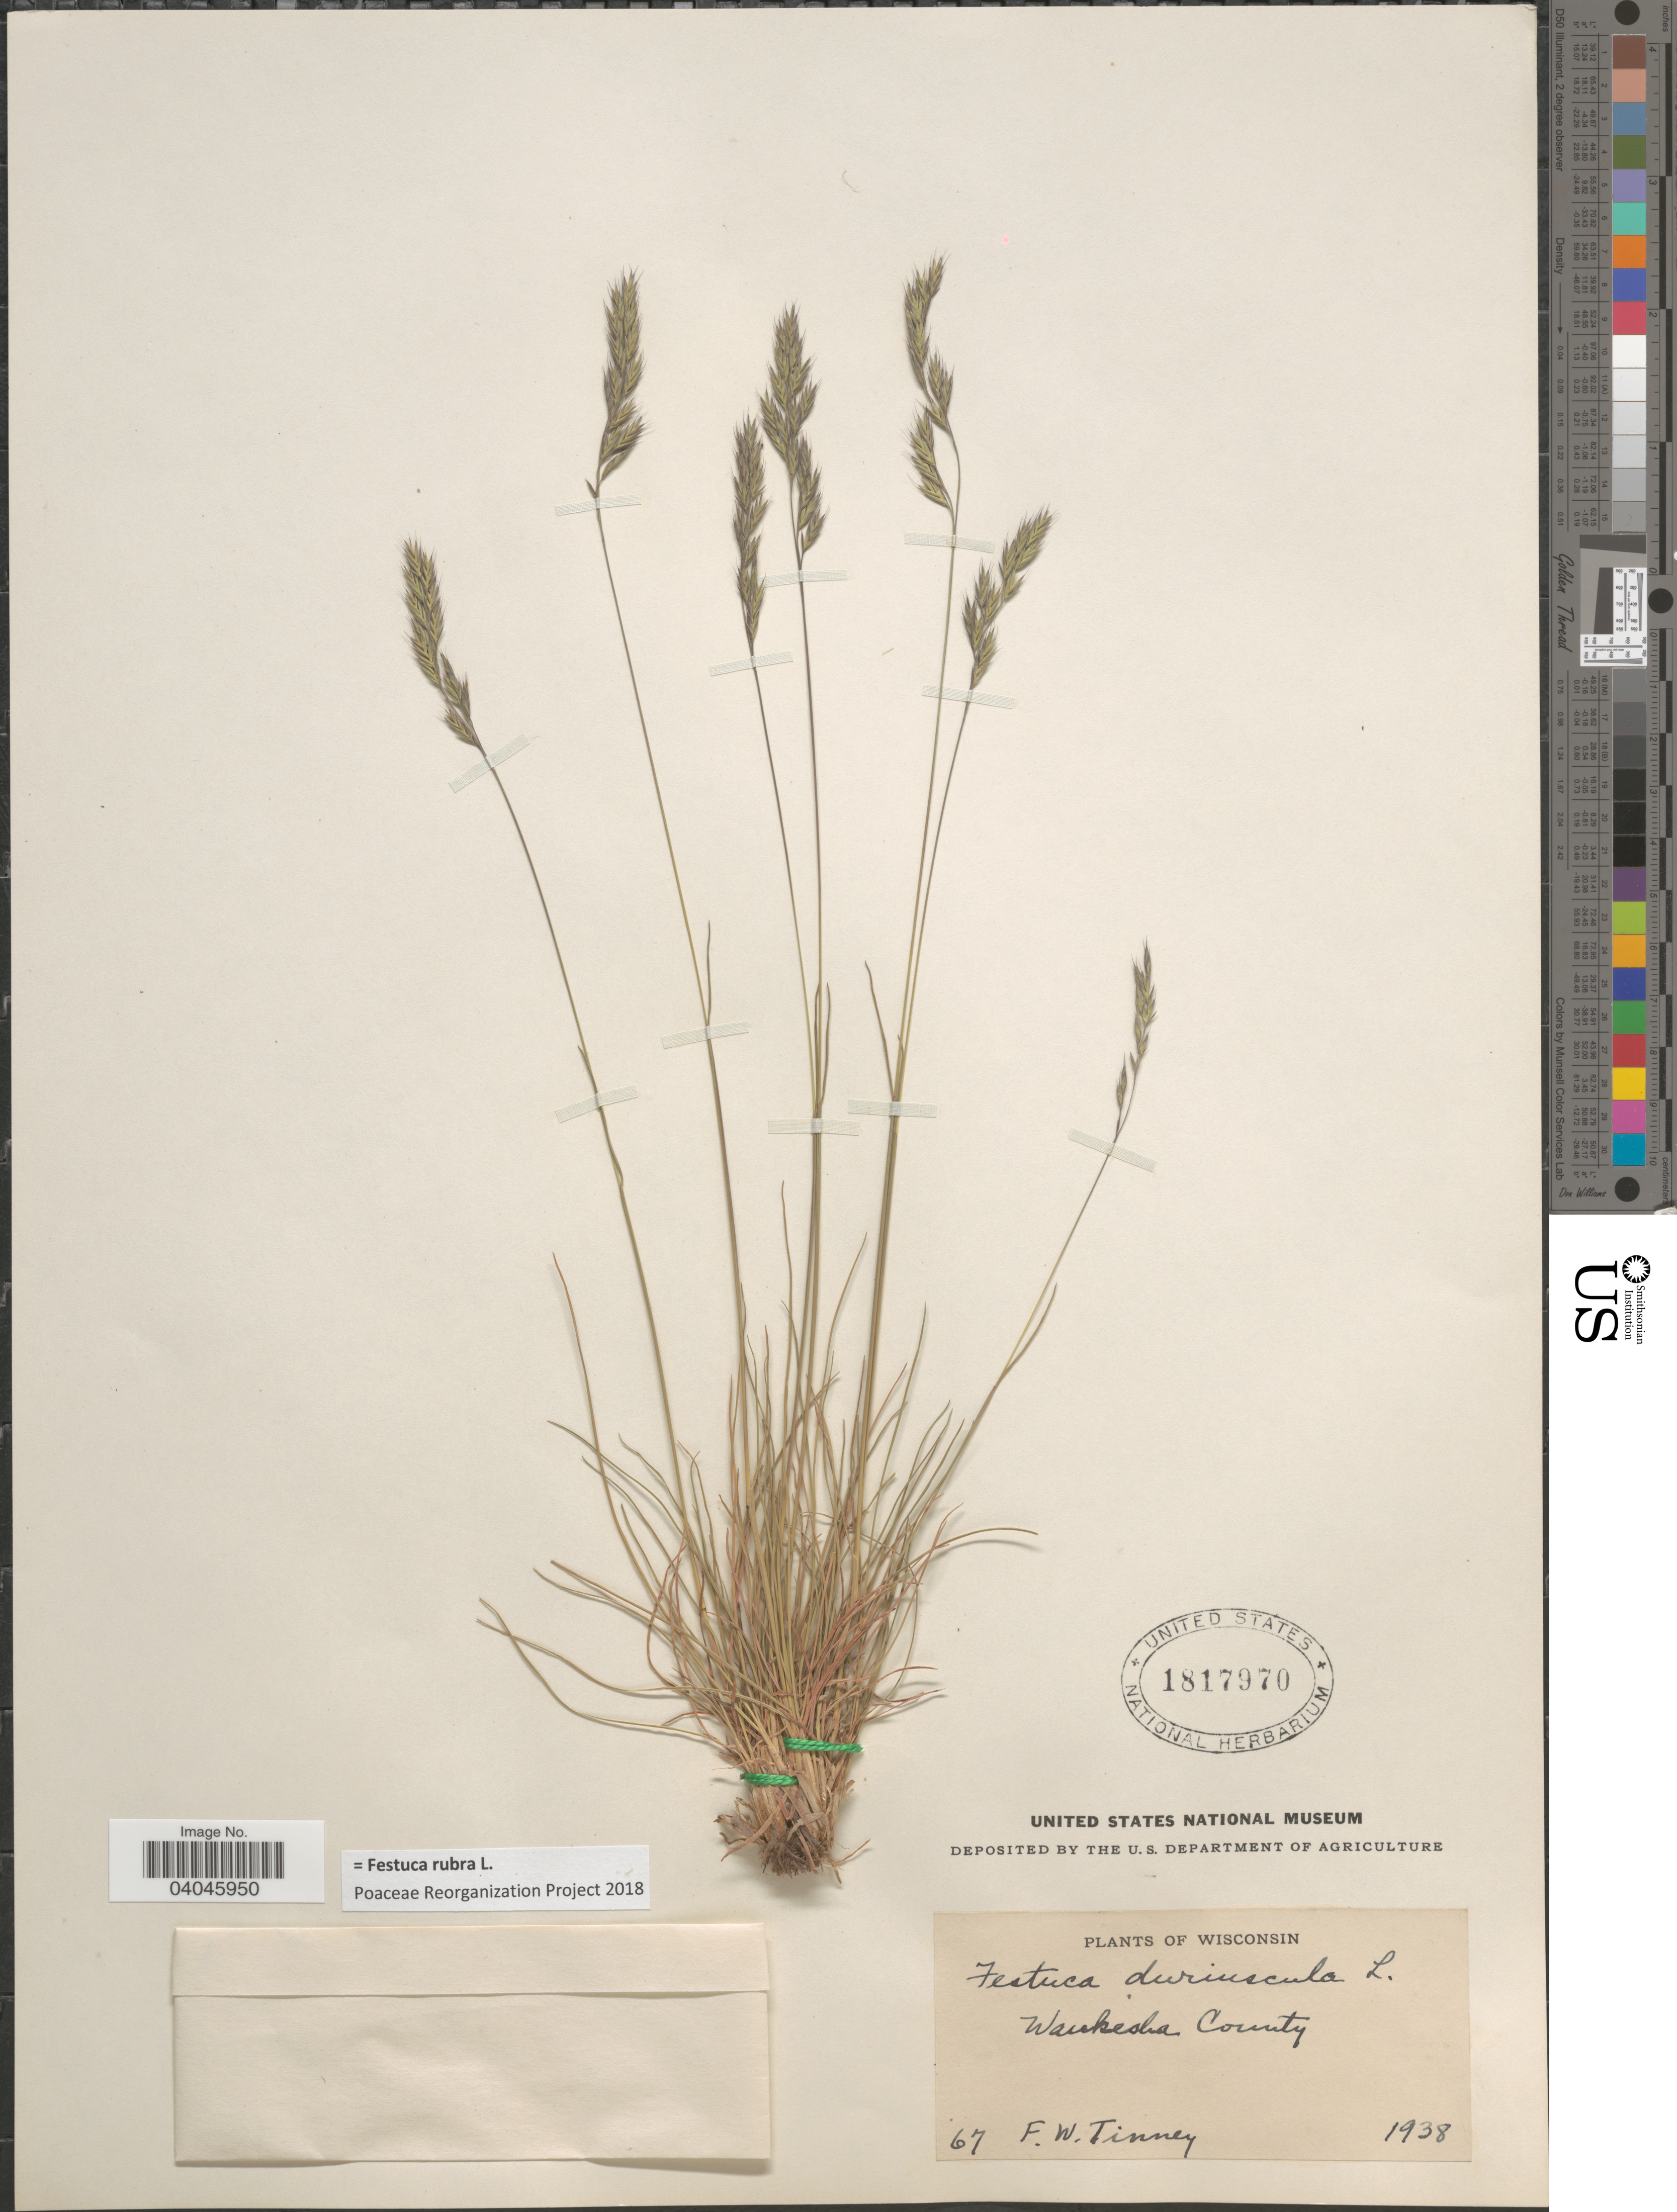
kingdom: Plantae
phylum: Tracheophyta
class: Liliopsida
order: Poales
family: Poaceae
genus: Festuca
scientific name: Festuca rubra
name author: L.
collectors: F. Tinney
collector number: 67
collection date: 1938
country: United States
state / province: Wisconsin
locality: Waukesha County.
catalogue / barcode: US 1817970